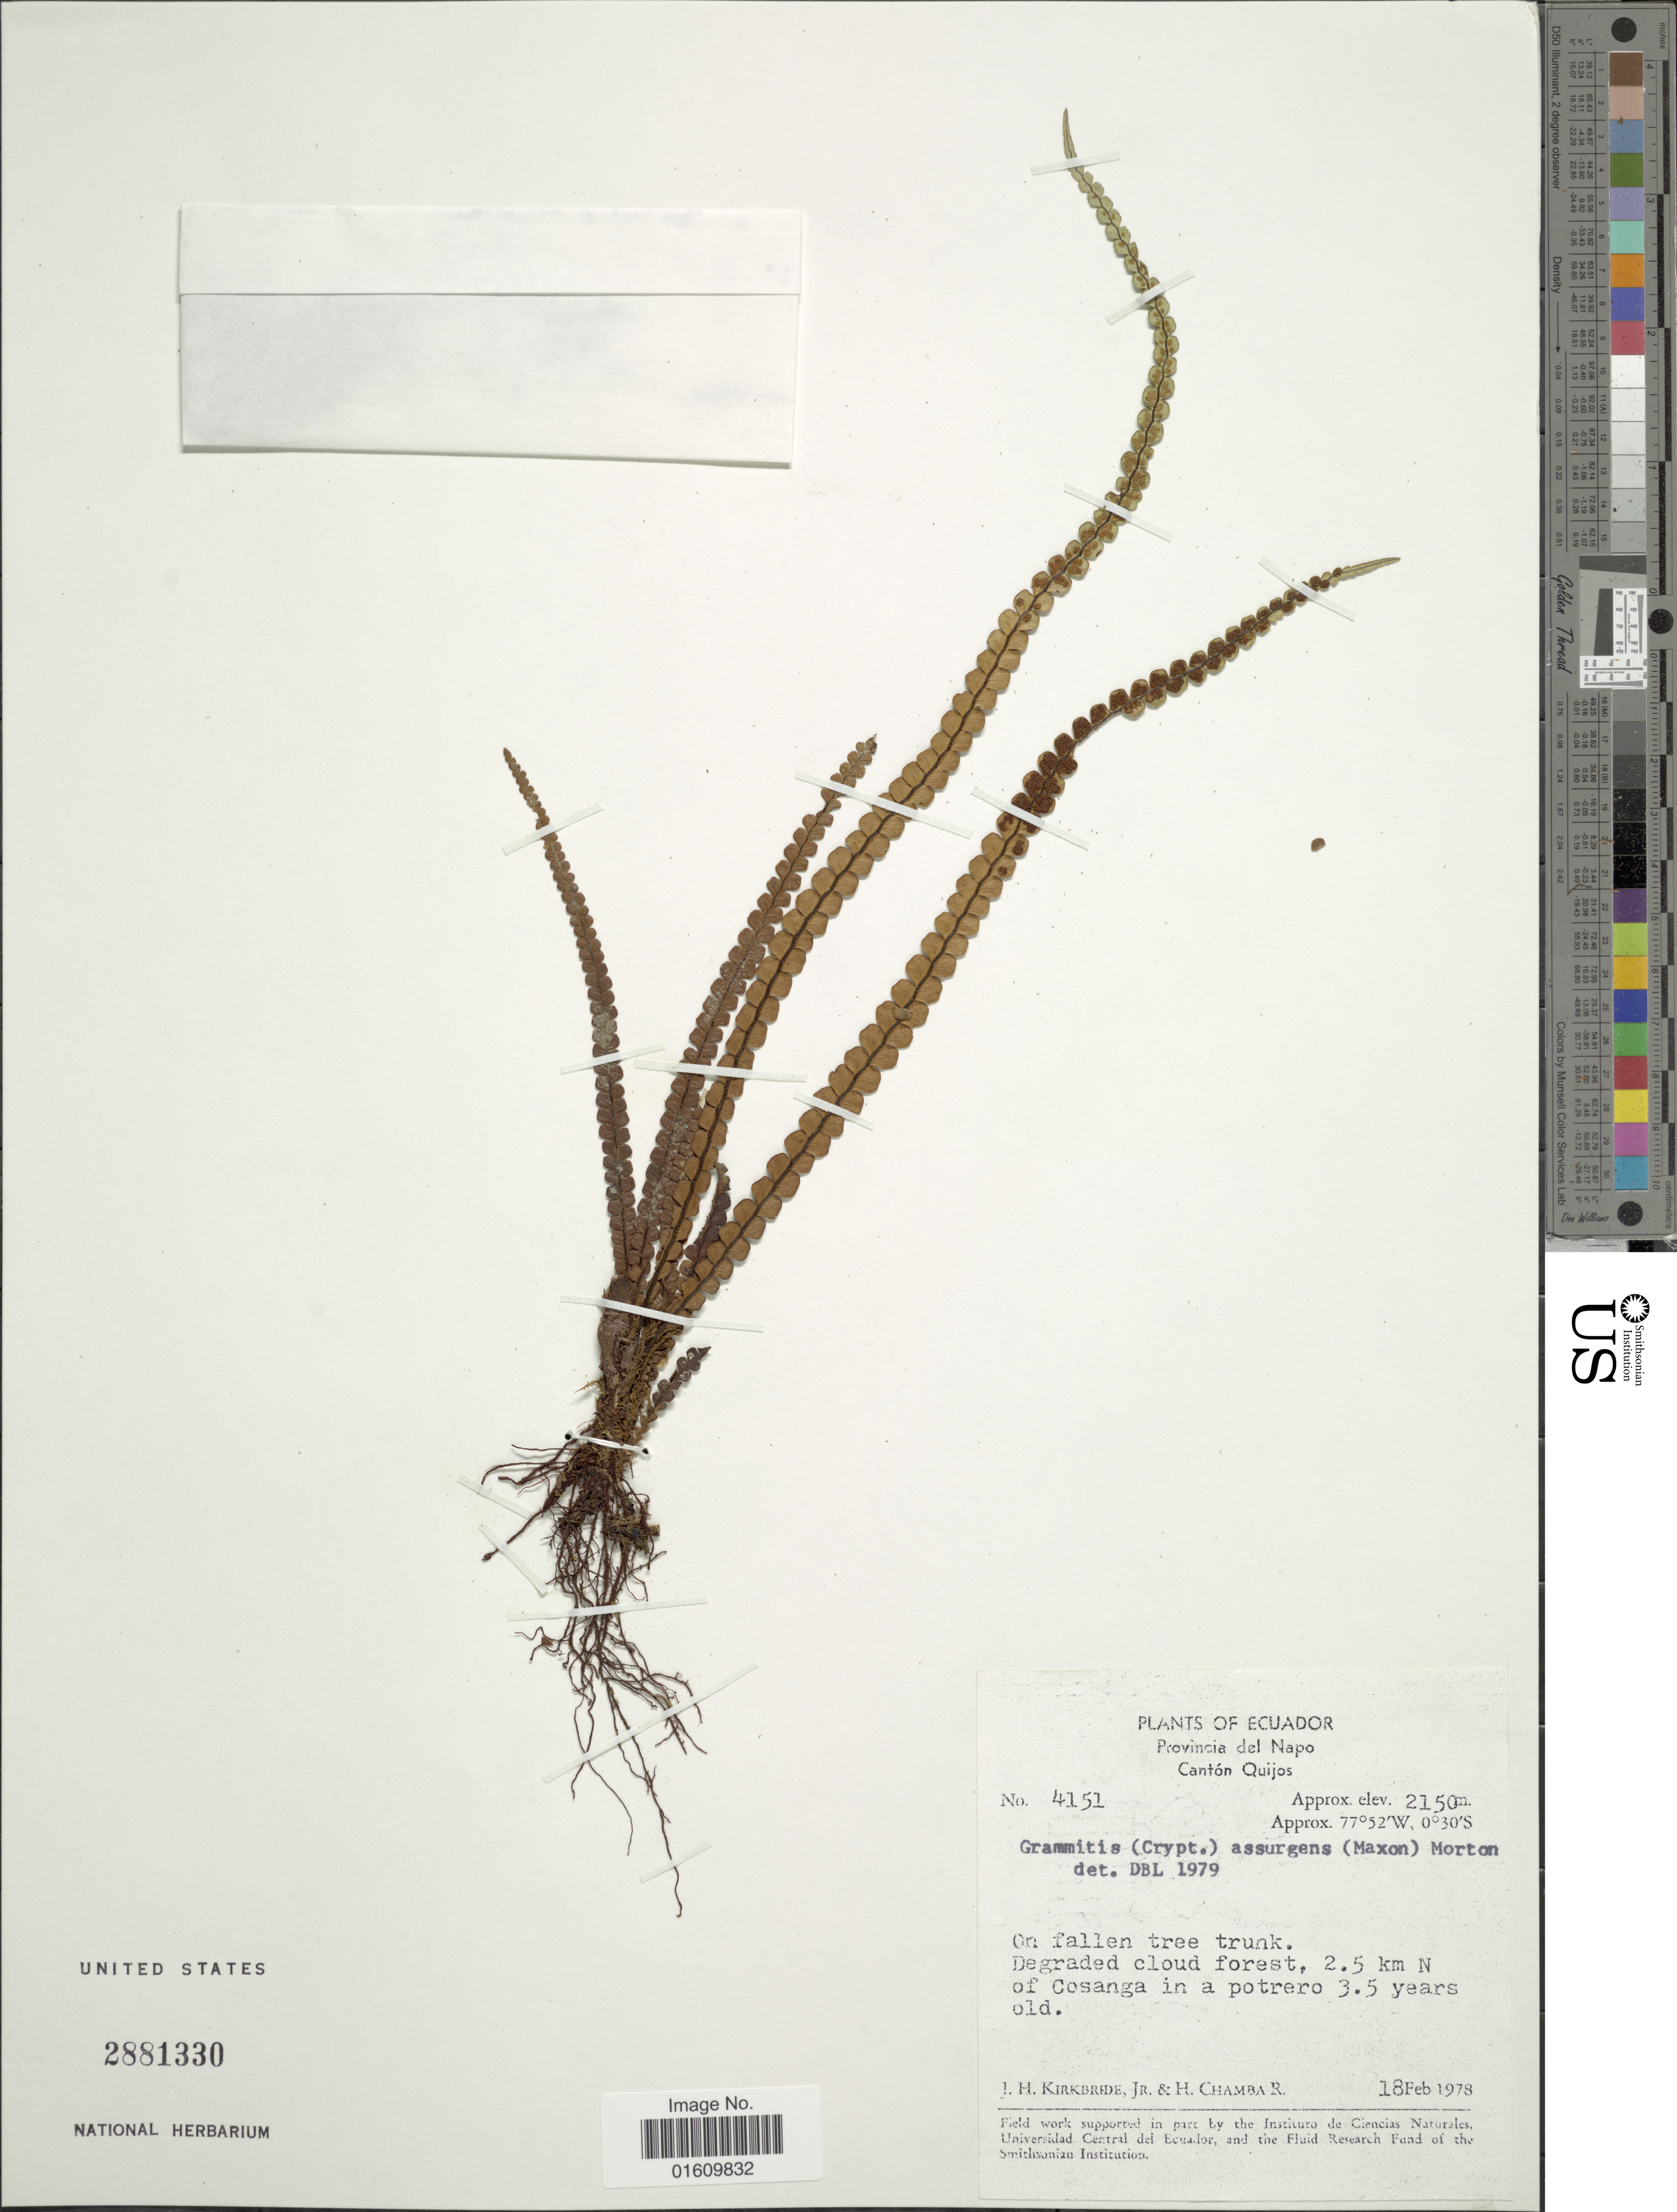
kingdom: Plantae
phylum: Tracheophyta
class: Polypodiopsida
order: Polypodiales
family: Polypodiaceae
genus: Melpomene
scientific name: Melpomene assurgens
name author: (Maxon) A.R. Sm. & R.C. Moran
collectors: J. H. Kirkbride & H. Chamba-R.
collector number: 4151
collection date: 1978-02-18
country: Ecuador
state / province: Napo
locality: Provincia del Napo, Canton Quijos, Degraded cloud forest, 2,5 km N of Cosanga in a Potrero 3.5 years old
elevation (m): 2150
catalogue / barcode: US 2881330